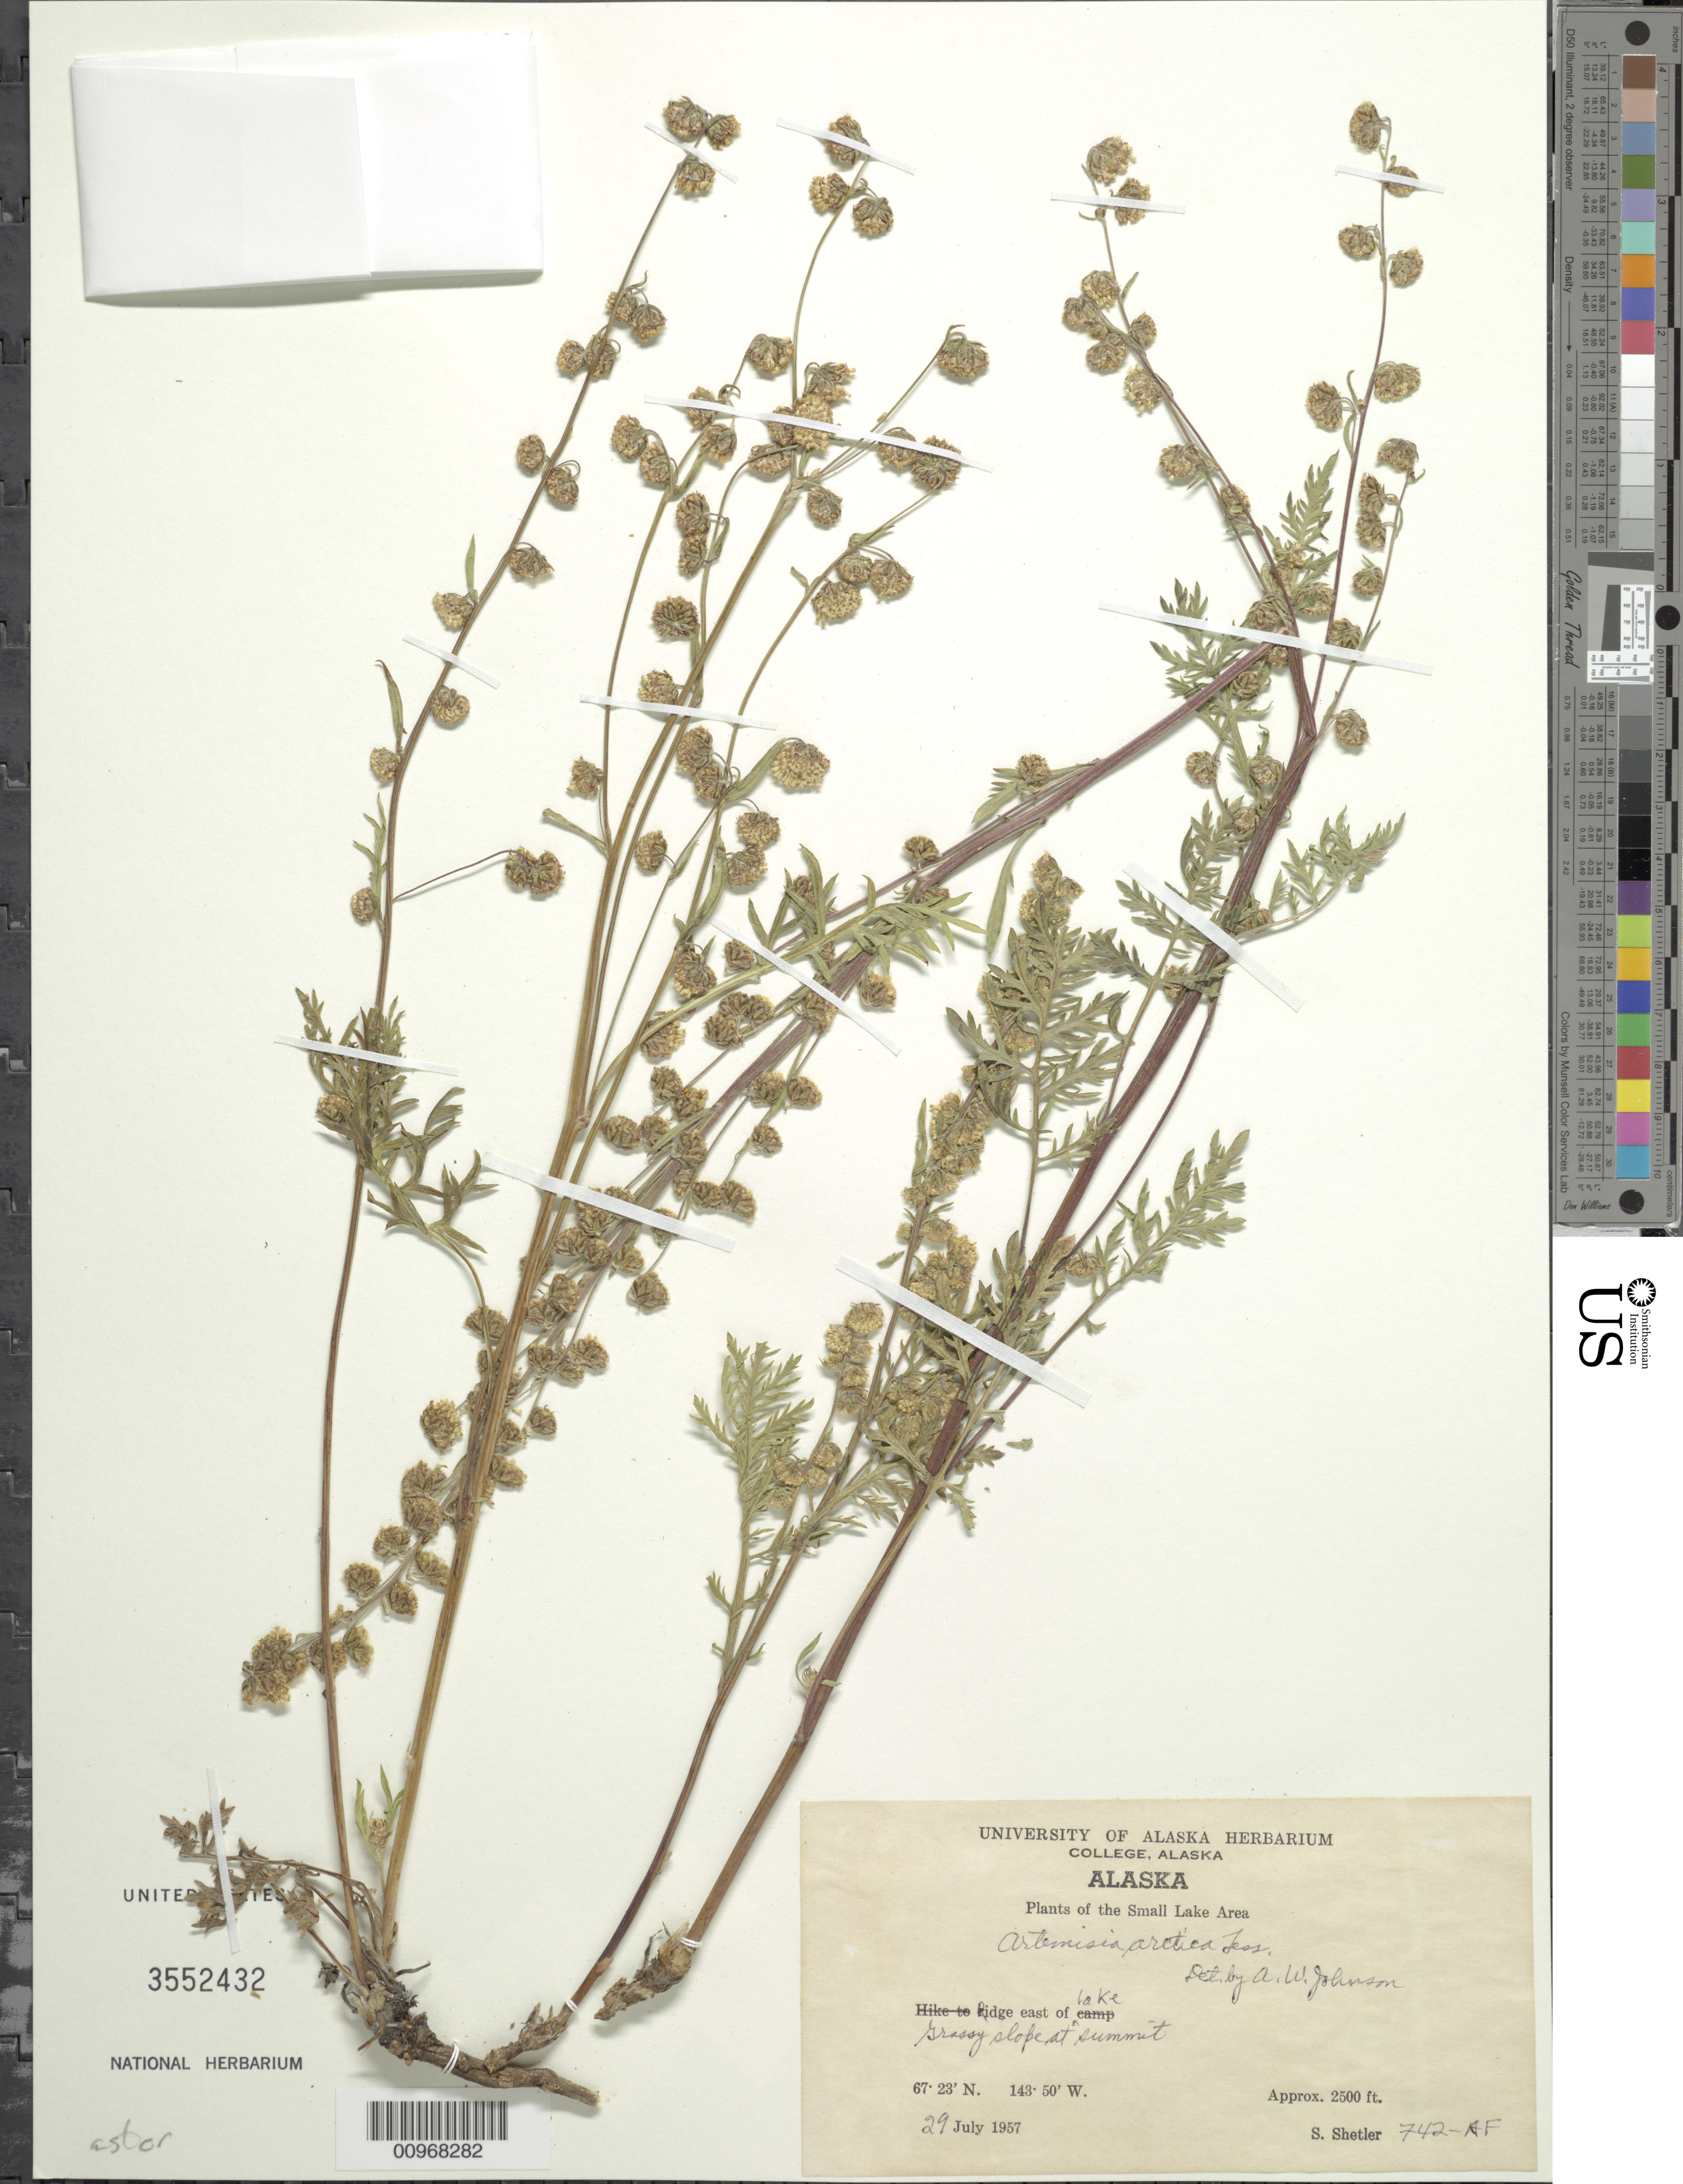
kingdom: Plantae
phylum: Tracheophyta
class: Magnoliopsida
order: Asterales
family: Asteraceae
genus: Artemisia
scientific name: Artemisia arctica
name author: Less.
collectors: S. Shetler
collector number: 742-AF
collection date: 1957-07-29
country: United States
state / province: Alaska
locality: Small Lake Area. East of Lake. Slope at summit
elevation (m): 762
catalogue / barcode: US 3552432